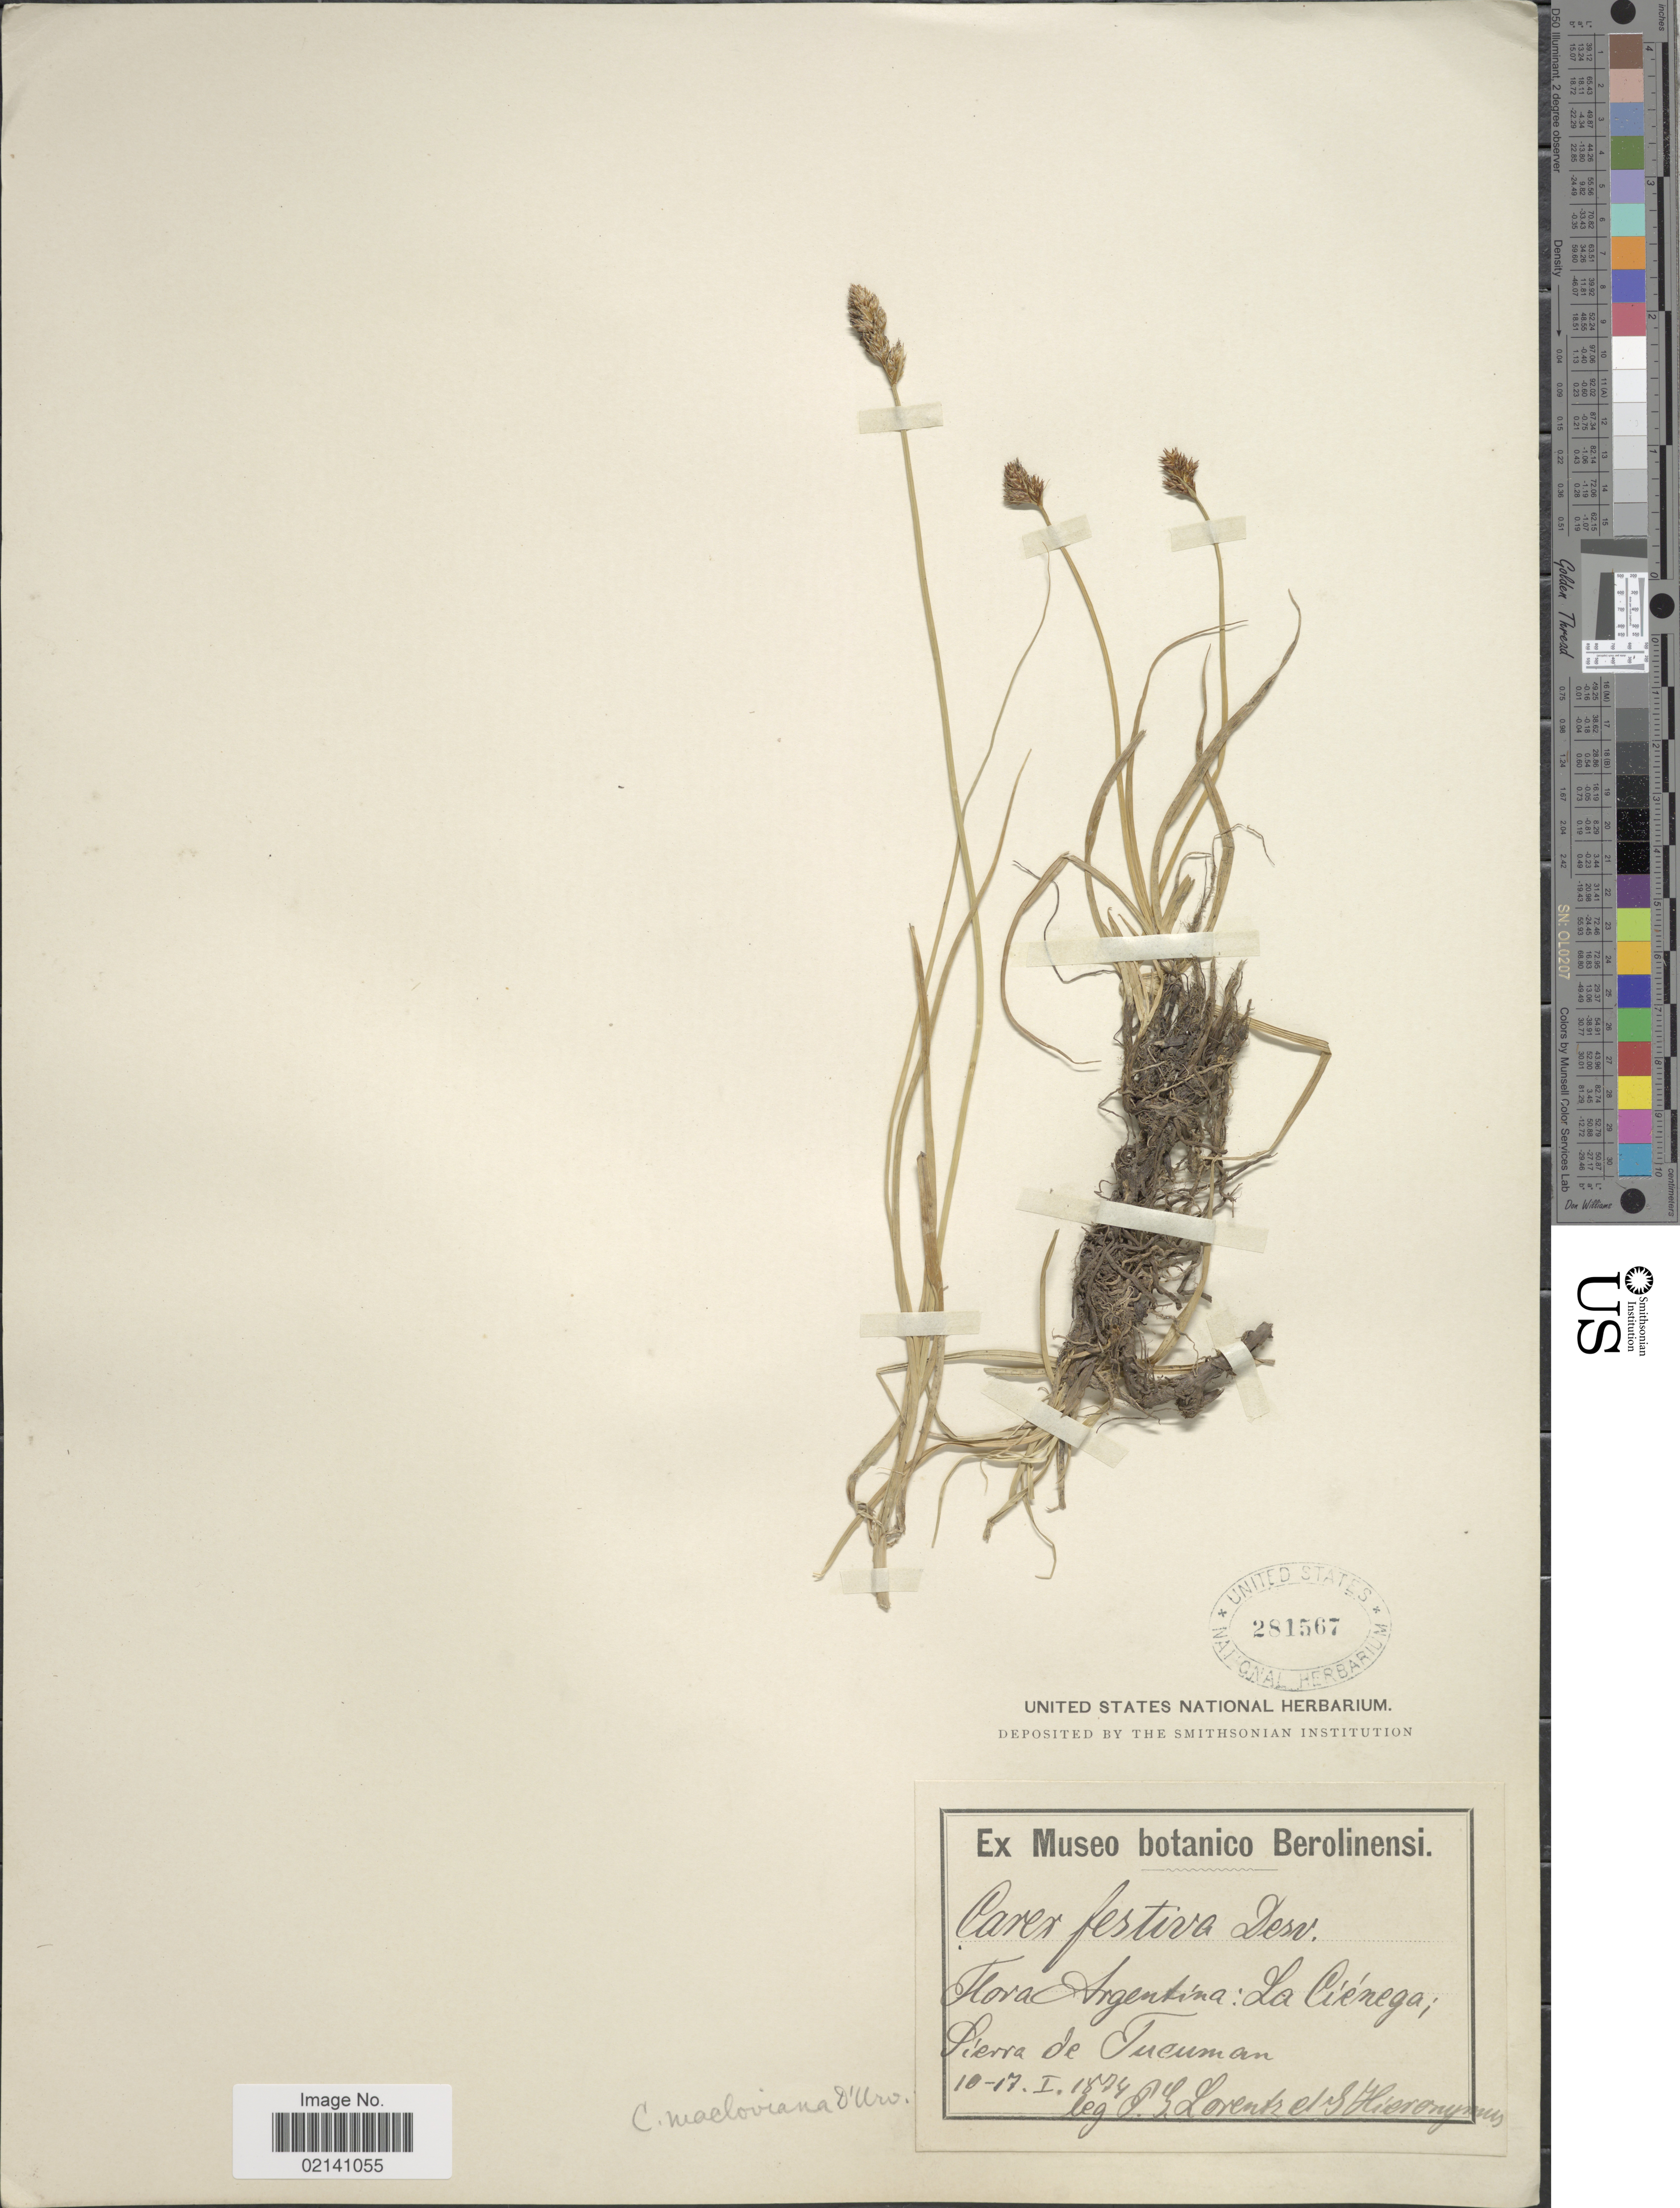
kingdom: Plantae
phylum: Tracheophyta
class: Liliopsida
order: Poales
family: Cyperaceae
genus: Carex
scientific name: Carex pseudomacloviana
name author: G.A. Wheeler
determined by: Jimnéz-Mejias, Pedro, (UPOS), Universidad Pablo de Olavide (SPAIN)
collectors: P. G. Lorentz & G. H. Hieronymus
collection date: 1874-01-10/1874-01-17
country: Argentina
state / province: Tucuman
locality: Argentina: La Cienega, Sierra de Tucuman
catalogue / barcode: US 281567